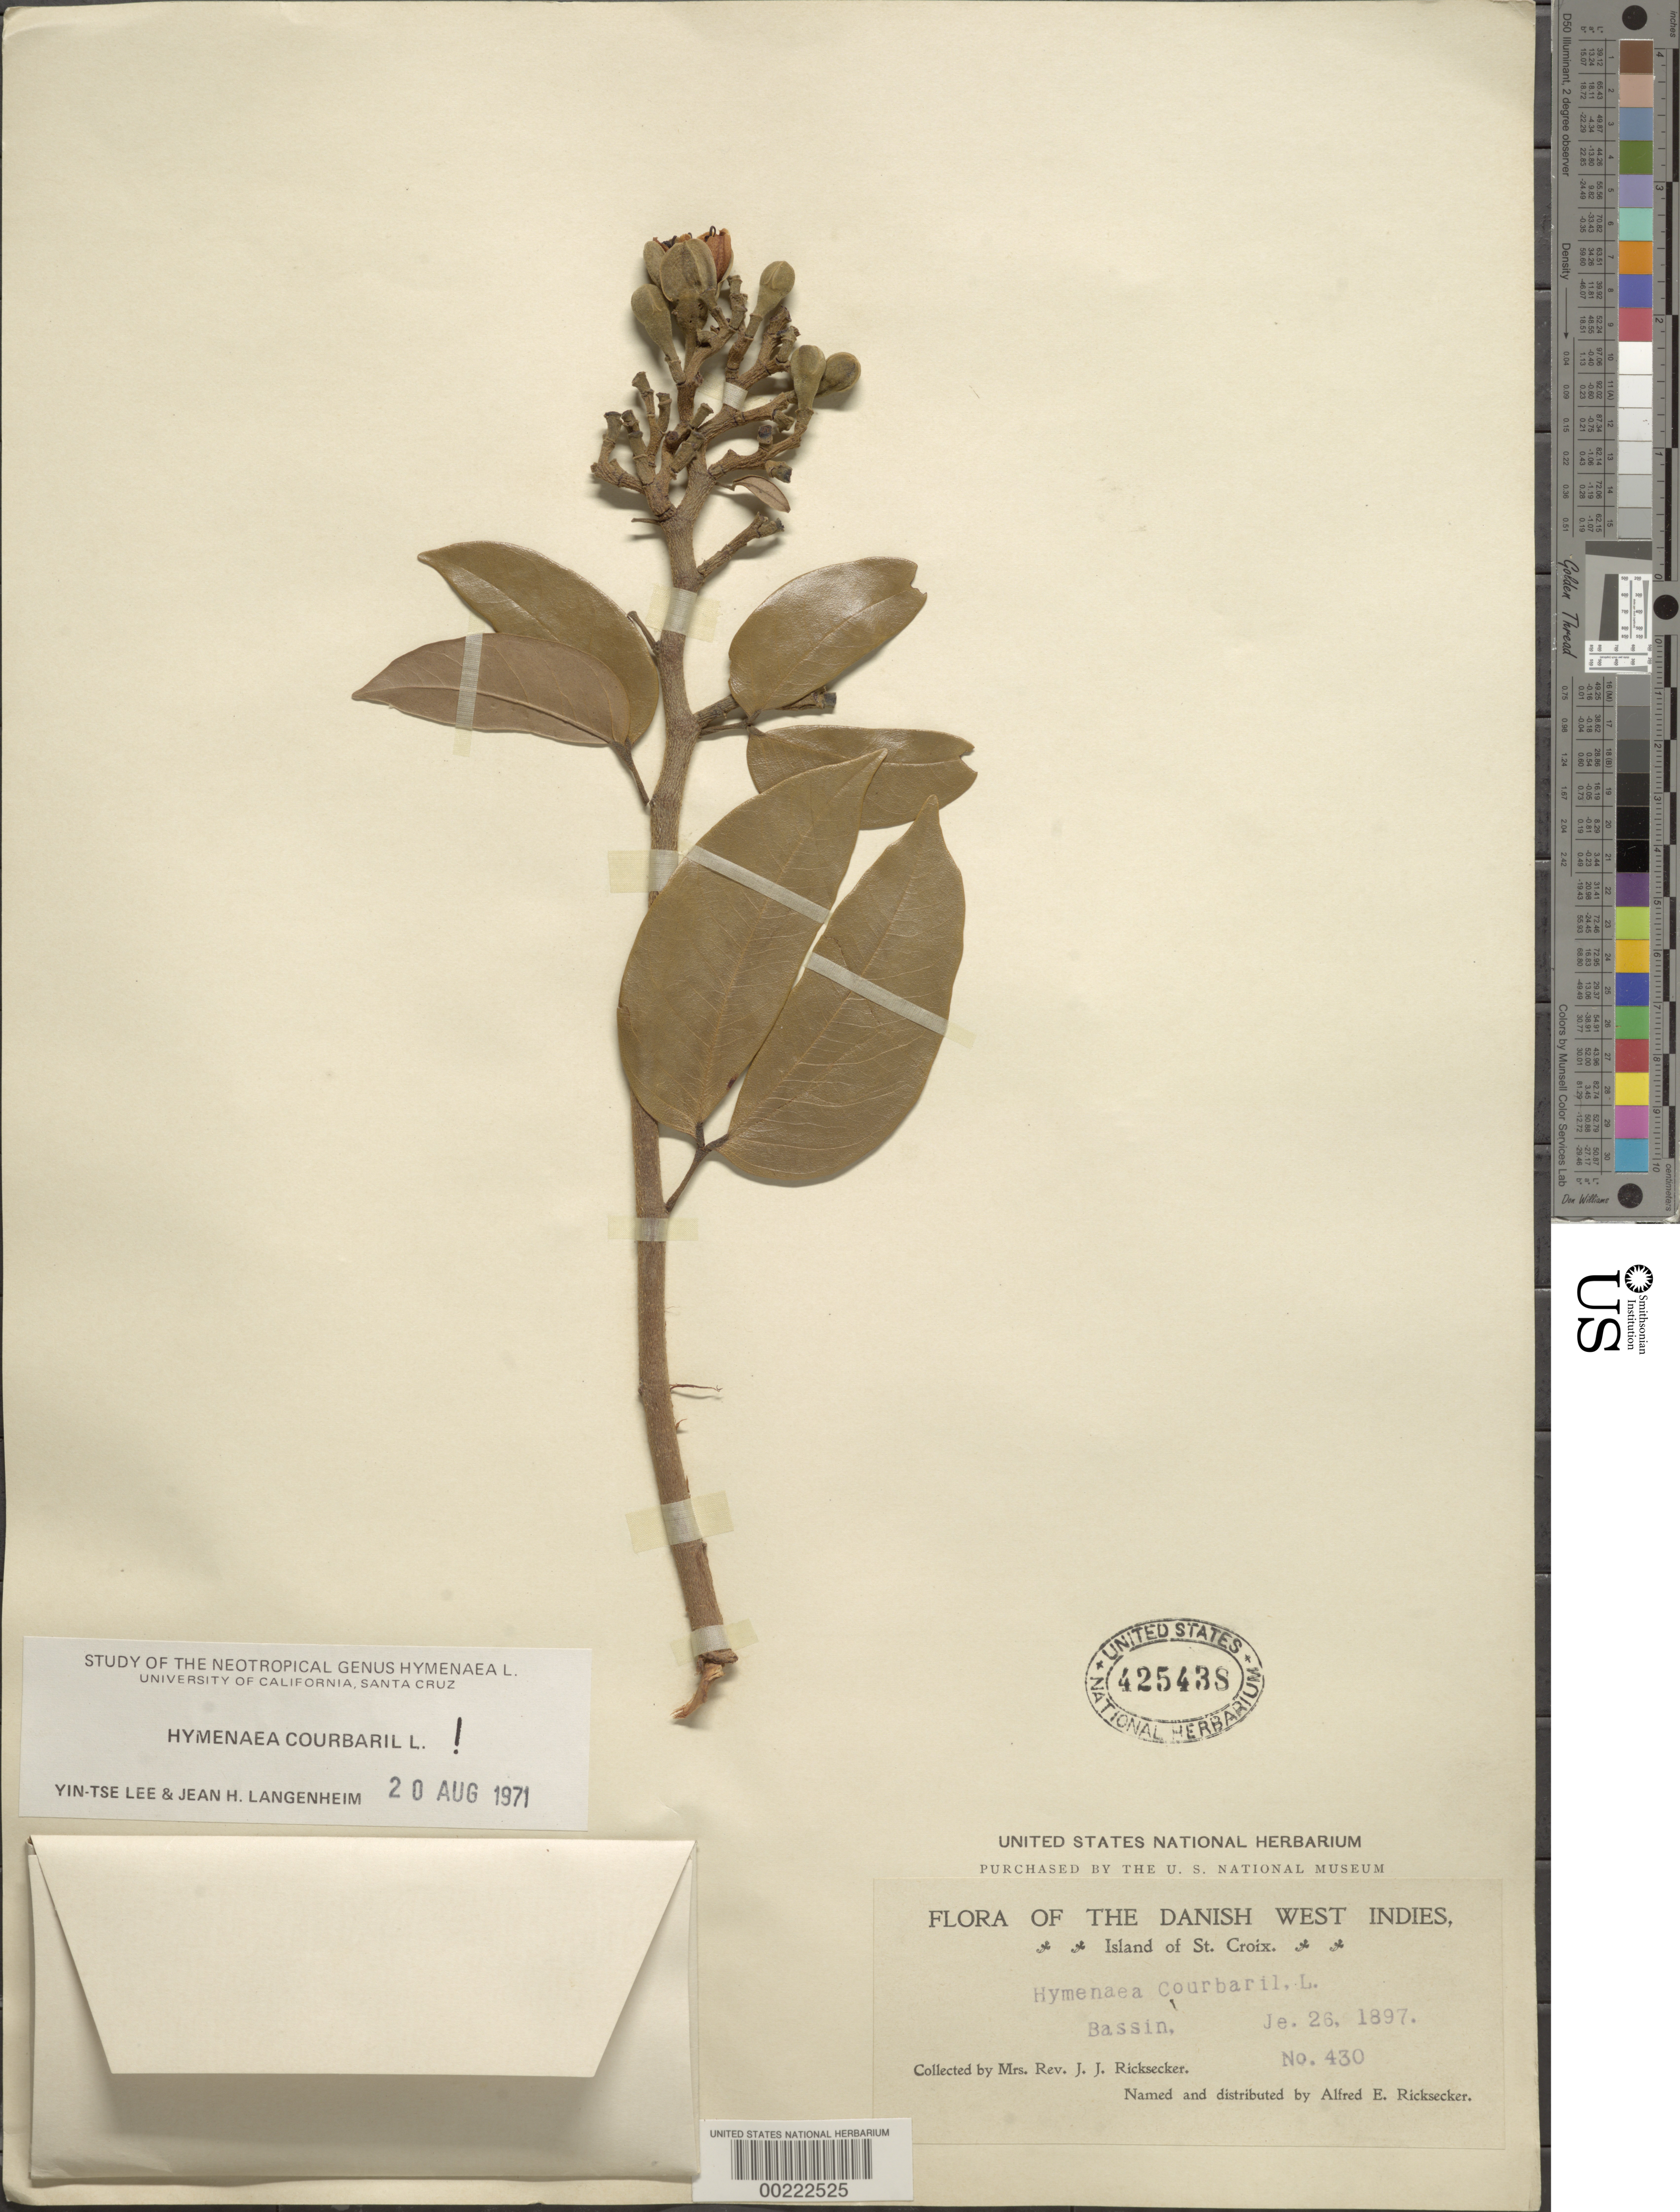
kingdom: Plantae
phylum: Tracheophyta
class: Magnoliopsida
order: Fabales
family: Fabaceae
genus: Hymenaea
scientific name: Hymenaea courbaril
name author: L.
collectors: L. A. Ricksecker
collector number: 430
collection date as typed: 26 Jun 1897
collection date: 1897-06-26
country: U.S. Virgin Islands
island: St. Croix Island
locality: Bassin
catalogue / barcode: US 425438